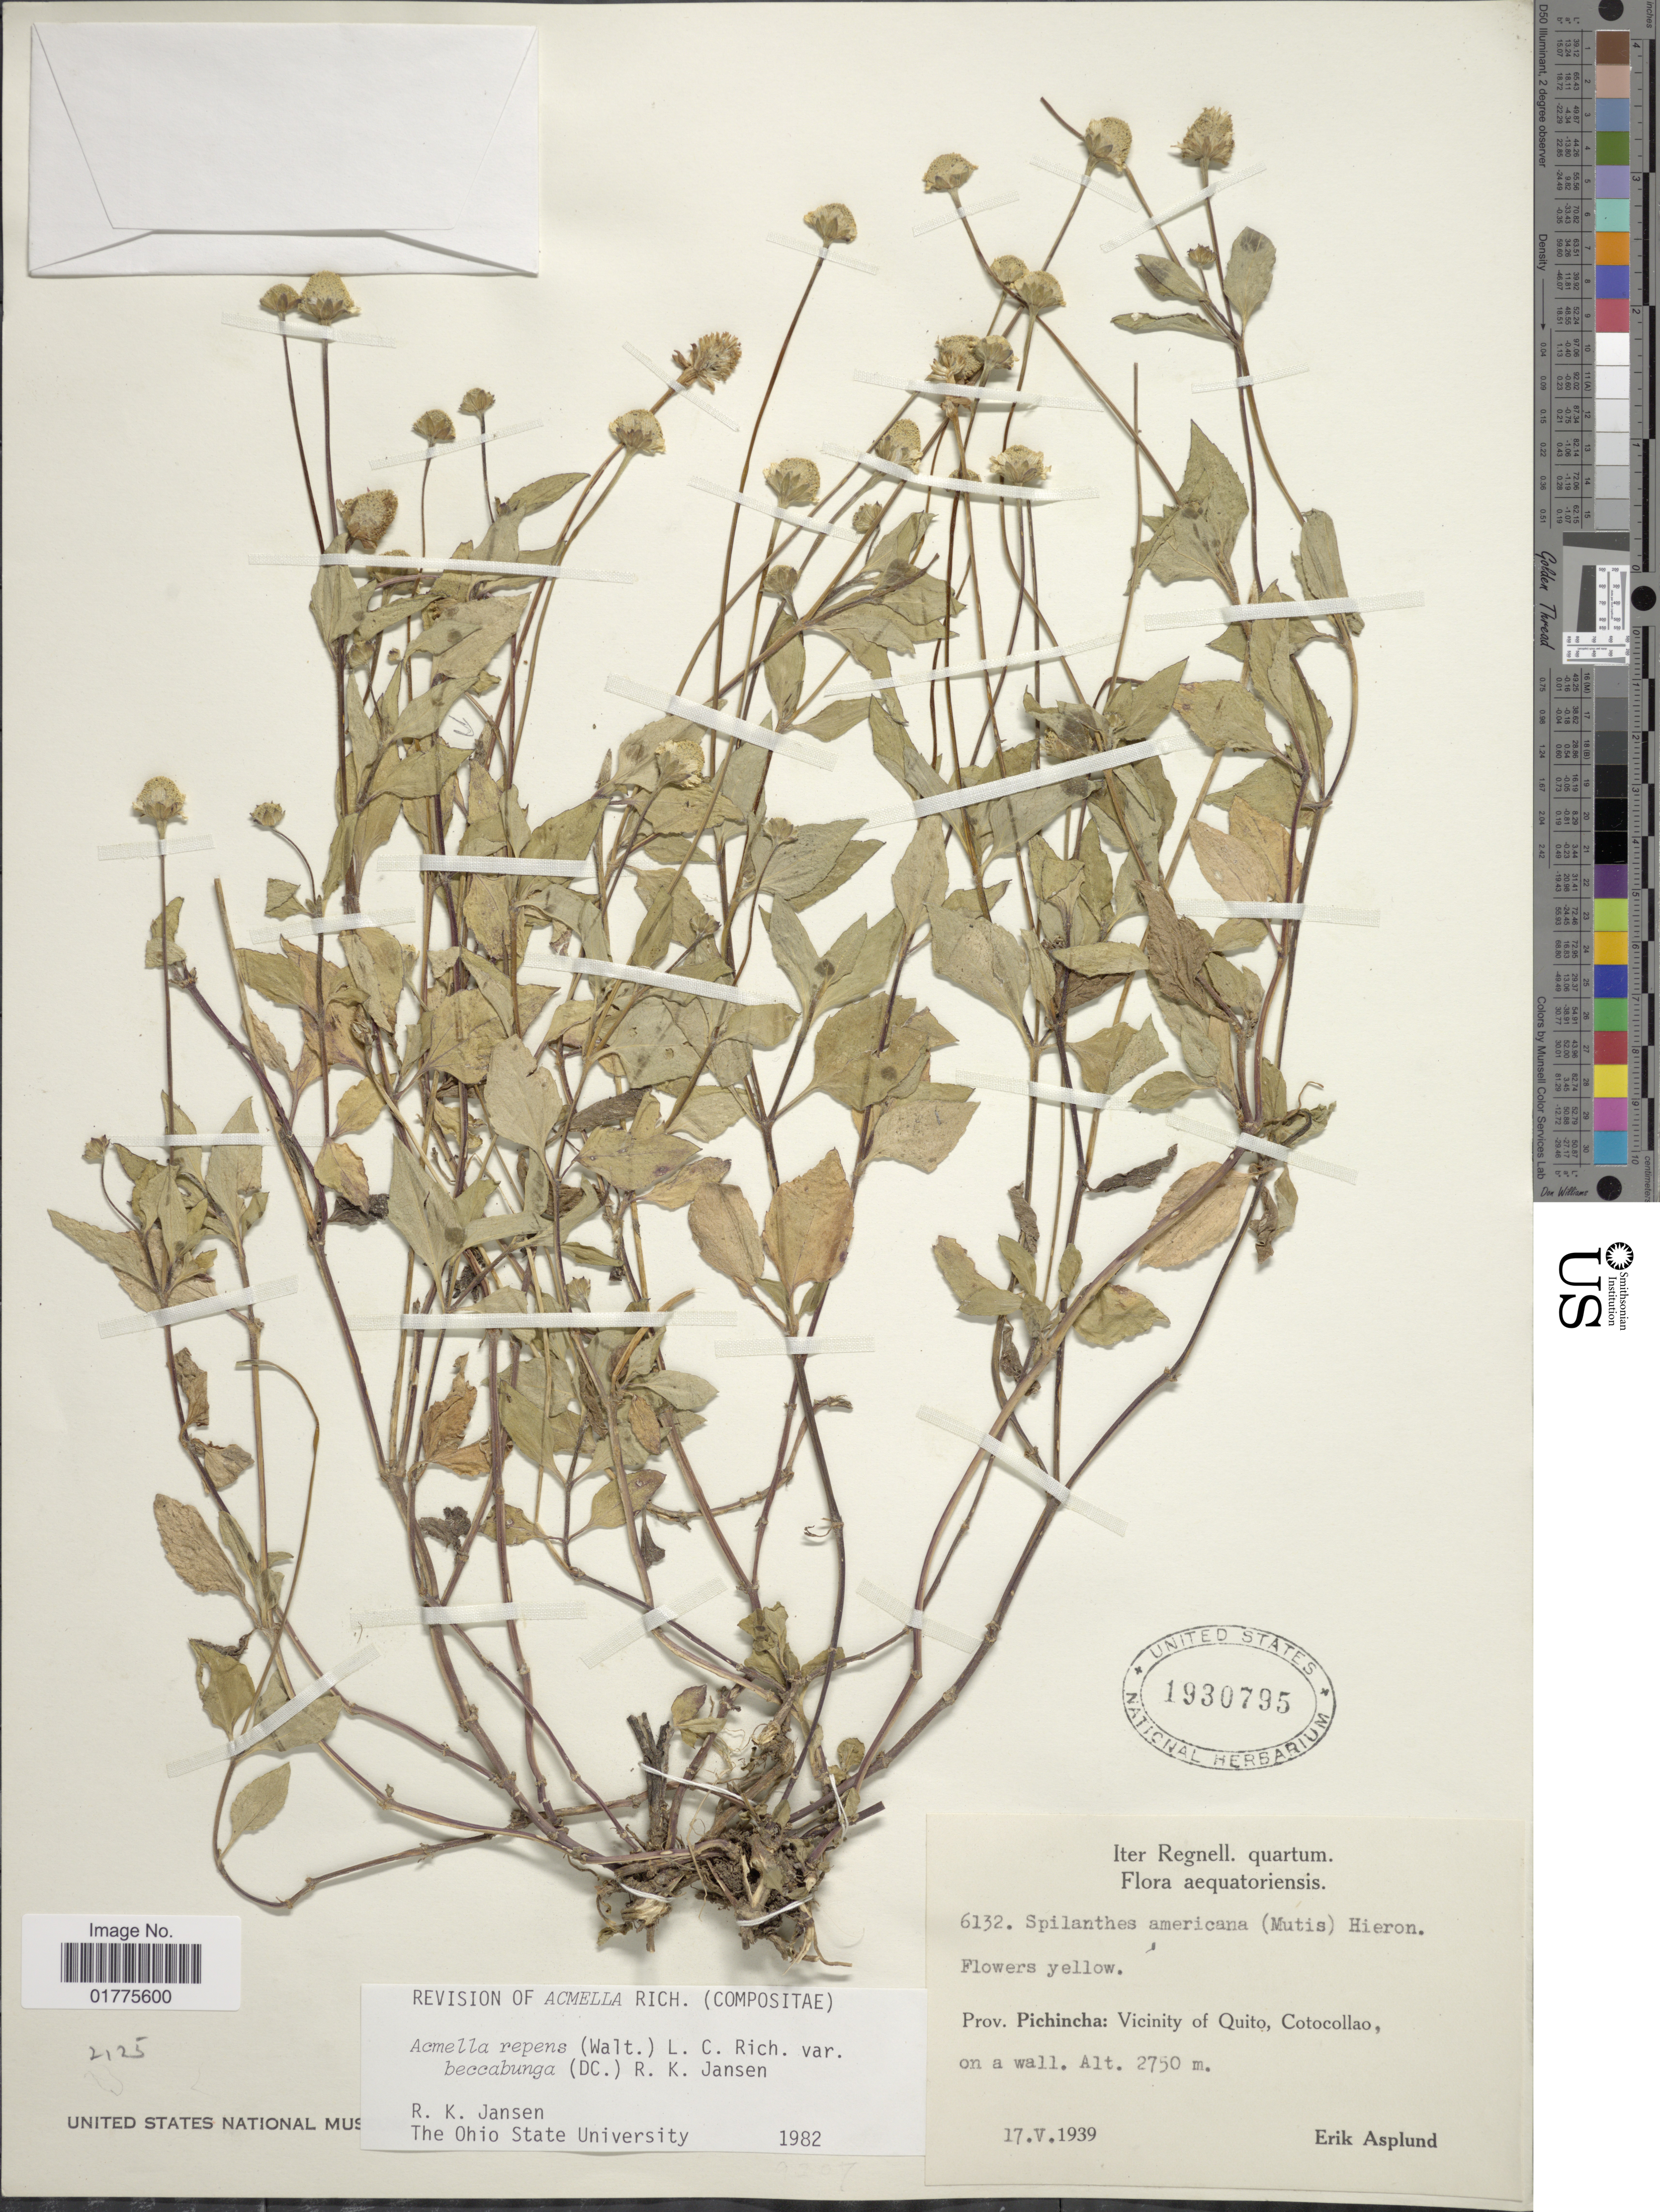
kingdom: Plantae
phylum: Tracheophyta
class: Magnoliopsida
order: Asterales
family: Asteraceae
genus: Acmella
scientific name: Acmella repens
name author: (Walter) Rich.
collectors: E. Asplund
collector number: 6132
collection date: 1939-05-17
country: Ecuador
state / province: Pichincha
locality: Vicinity of Quito, Cotocollao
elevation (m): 2750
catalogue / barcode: US 1930795